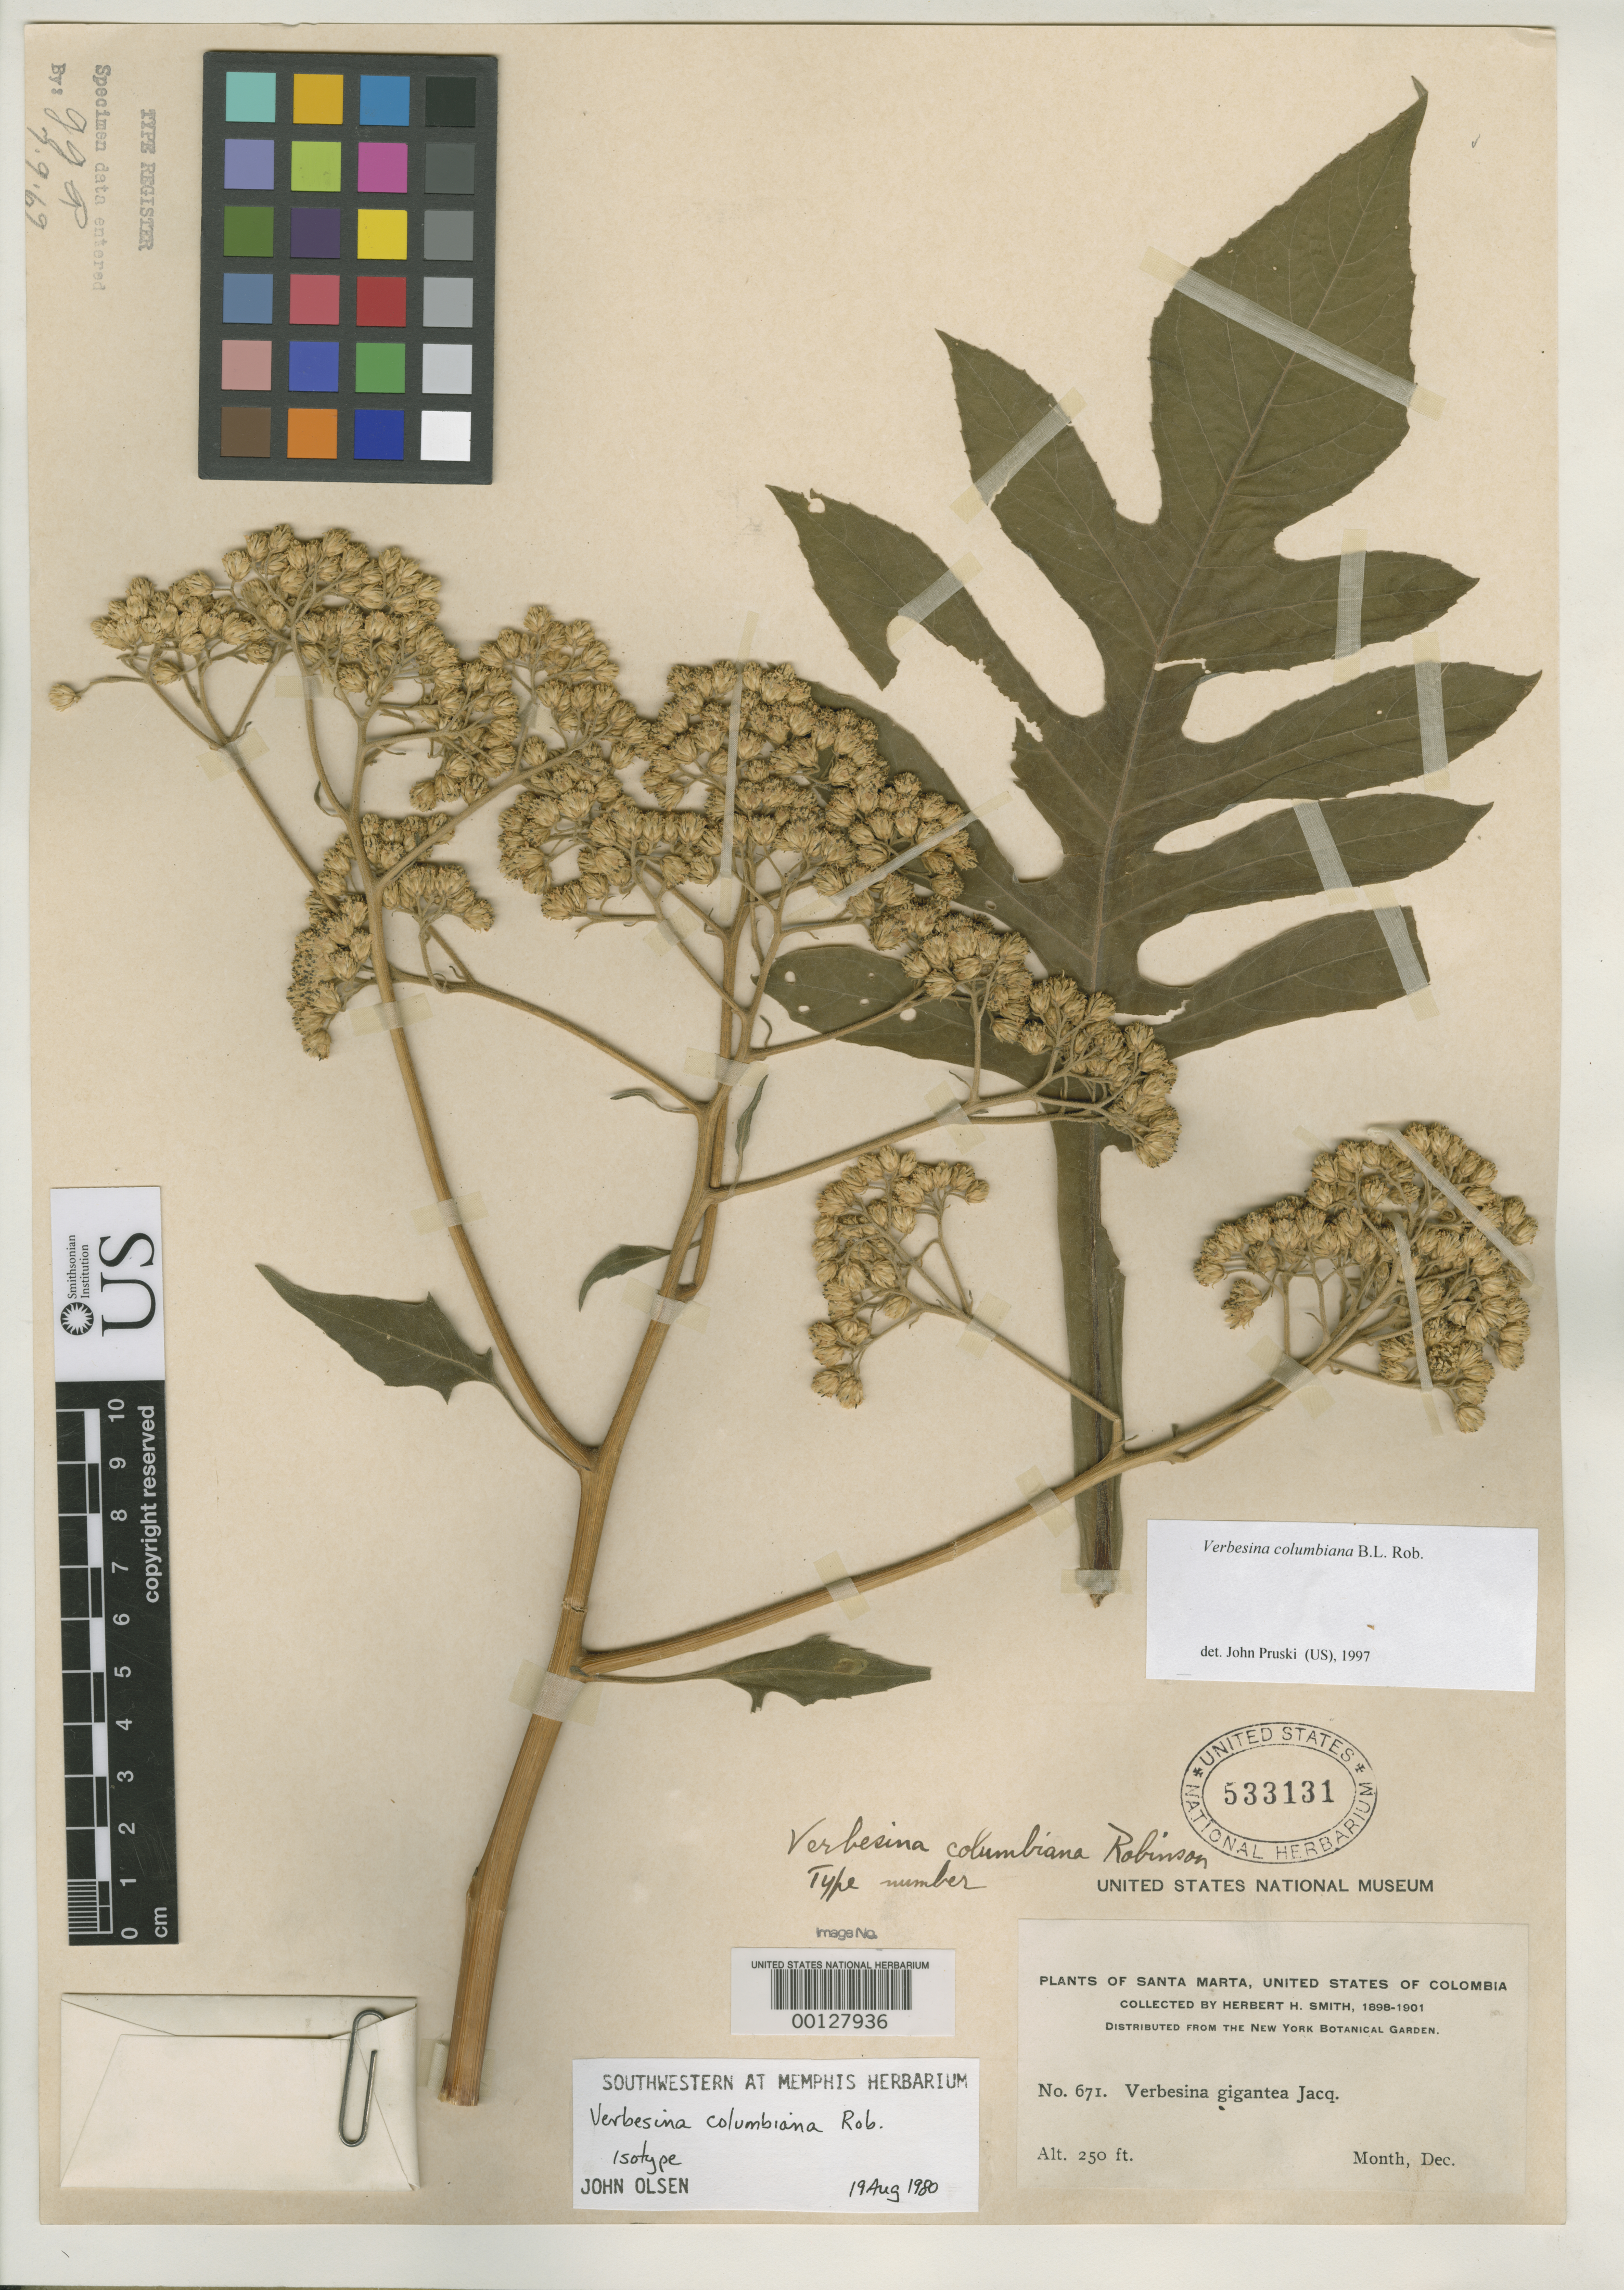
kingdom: Plantae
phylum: Tracheophyta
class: Magnoliopsida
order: Asterales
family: Asteraceae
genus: Verbesina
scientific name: Verbesina columbiana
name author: B.L. Rob.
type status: Isotype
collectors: Herbert H. Smith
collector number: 671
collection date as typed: Dec 1898 to -- Dec 1901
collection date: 1898-12/1901-12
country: Colombia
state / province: Magdalena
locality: Santa Marta.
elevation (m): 75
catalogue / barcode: US 533131